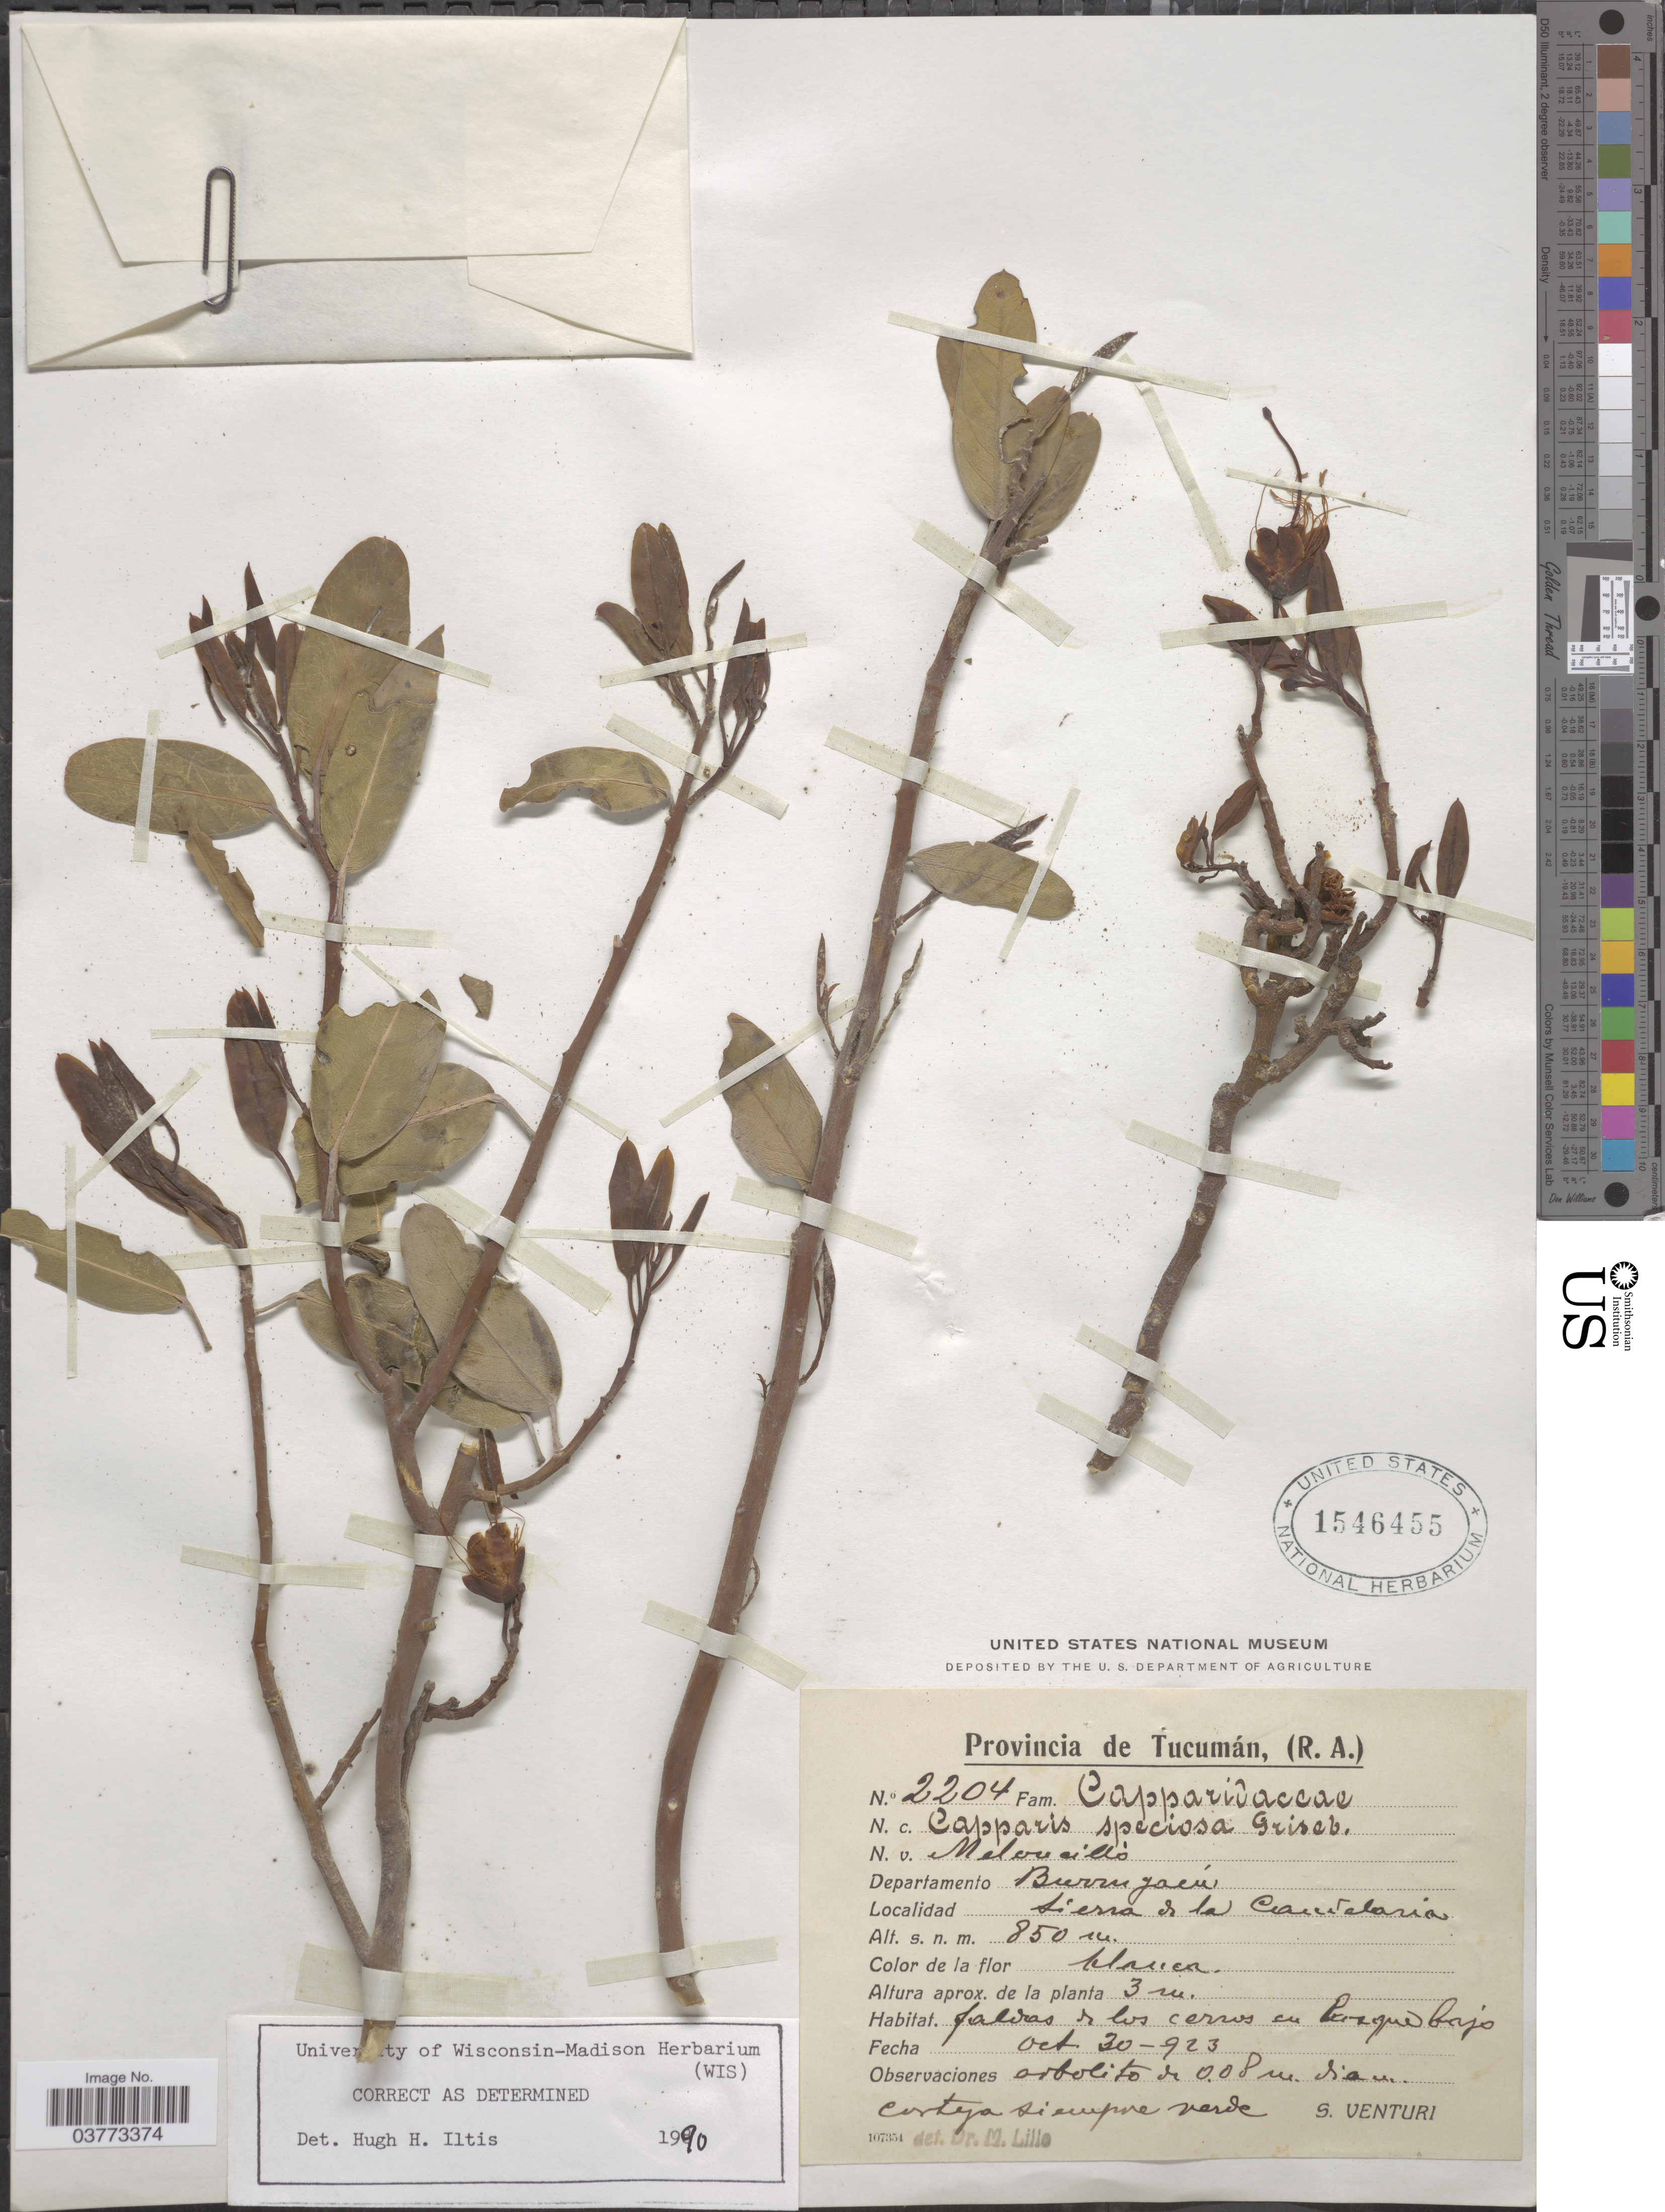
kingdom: Plantae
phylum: Tracheophyta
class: Magnoliopsida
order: Brassicales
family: Capparaceae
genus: Anisocapparis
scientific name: Anisocapparis speciosa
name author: (Griseb.) Cornejo & Iltis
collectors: S. Venturi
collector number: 2204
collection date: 1923-10-30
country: Argentina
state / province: Tucuman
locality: Departamento Burru Jacú. Sierra de la Candalaria.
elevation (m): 850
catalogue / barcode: US 1546455